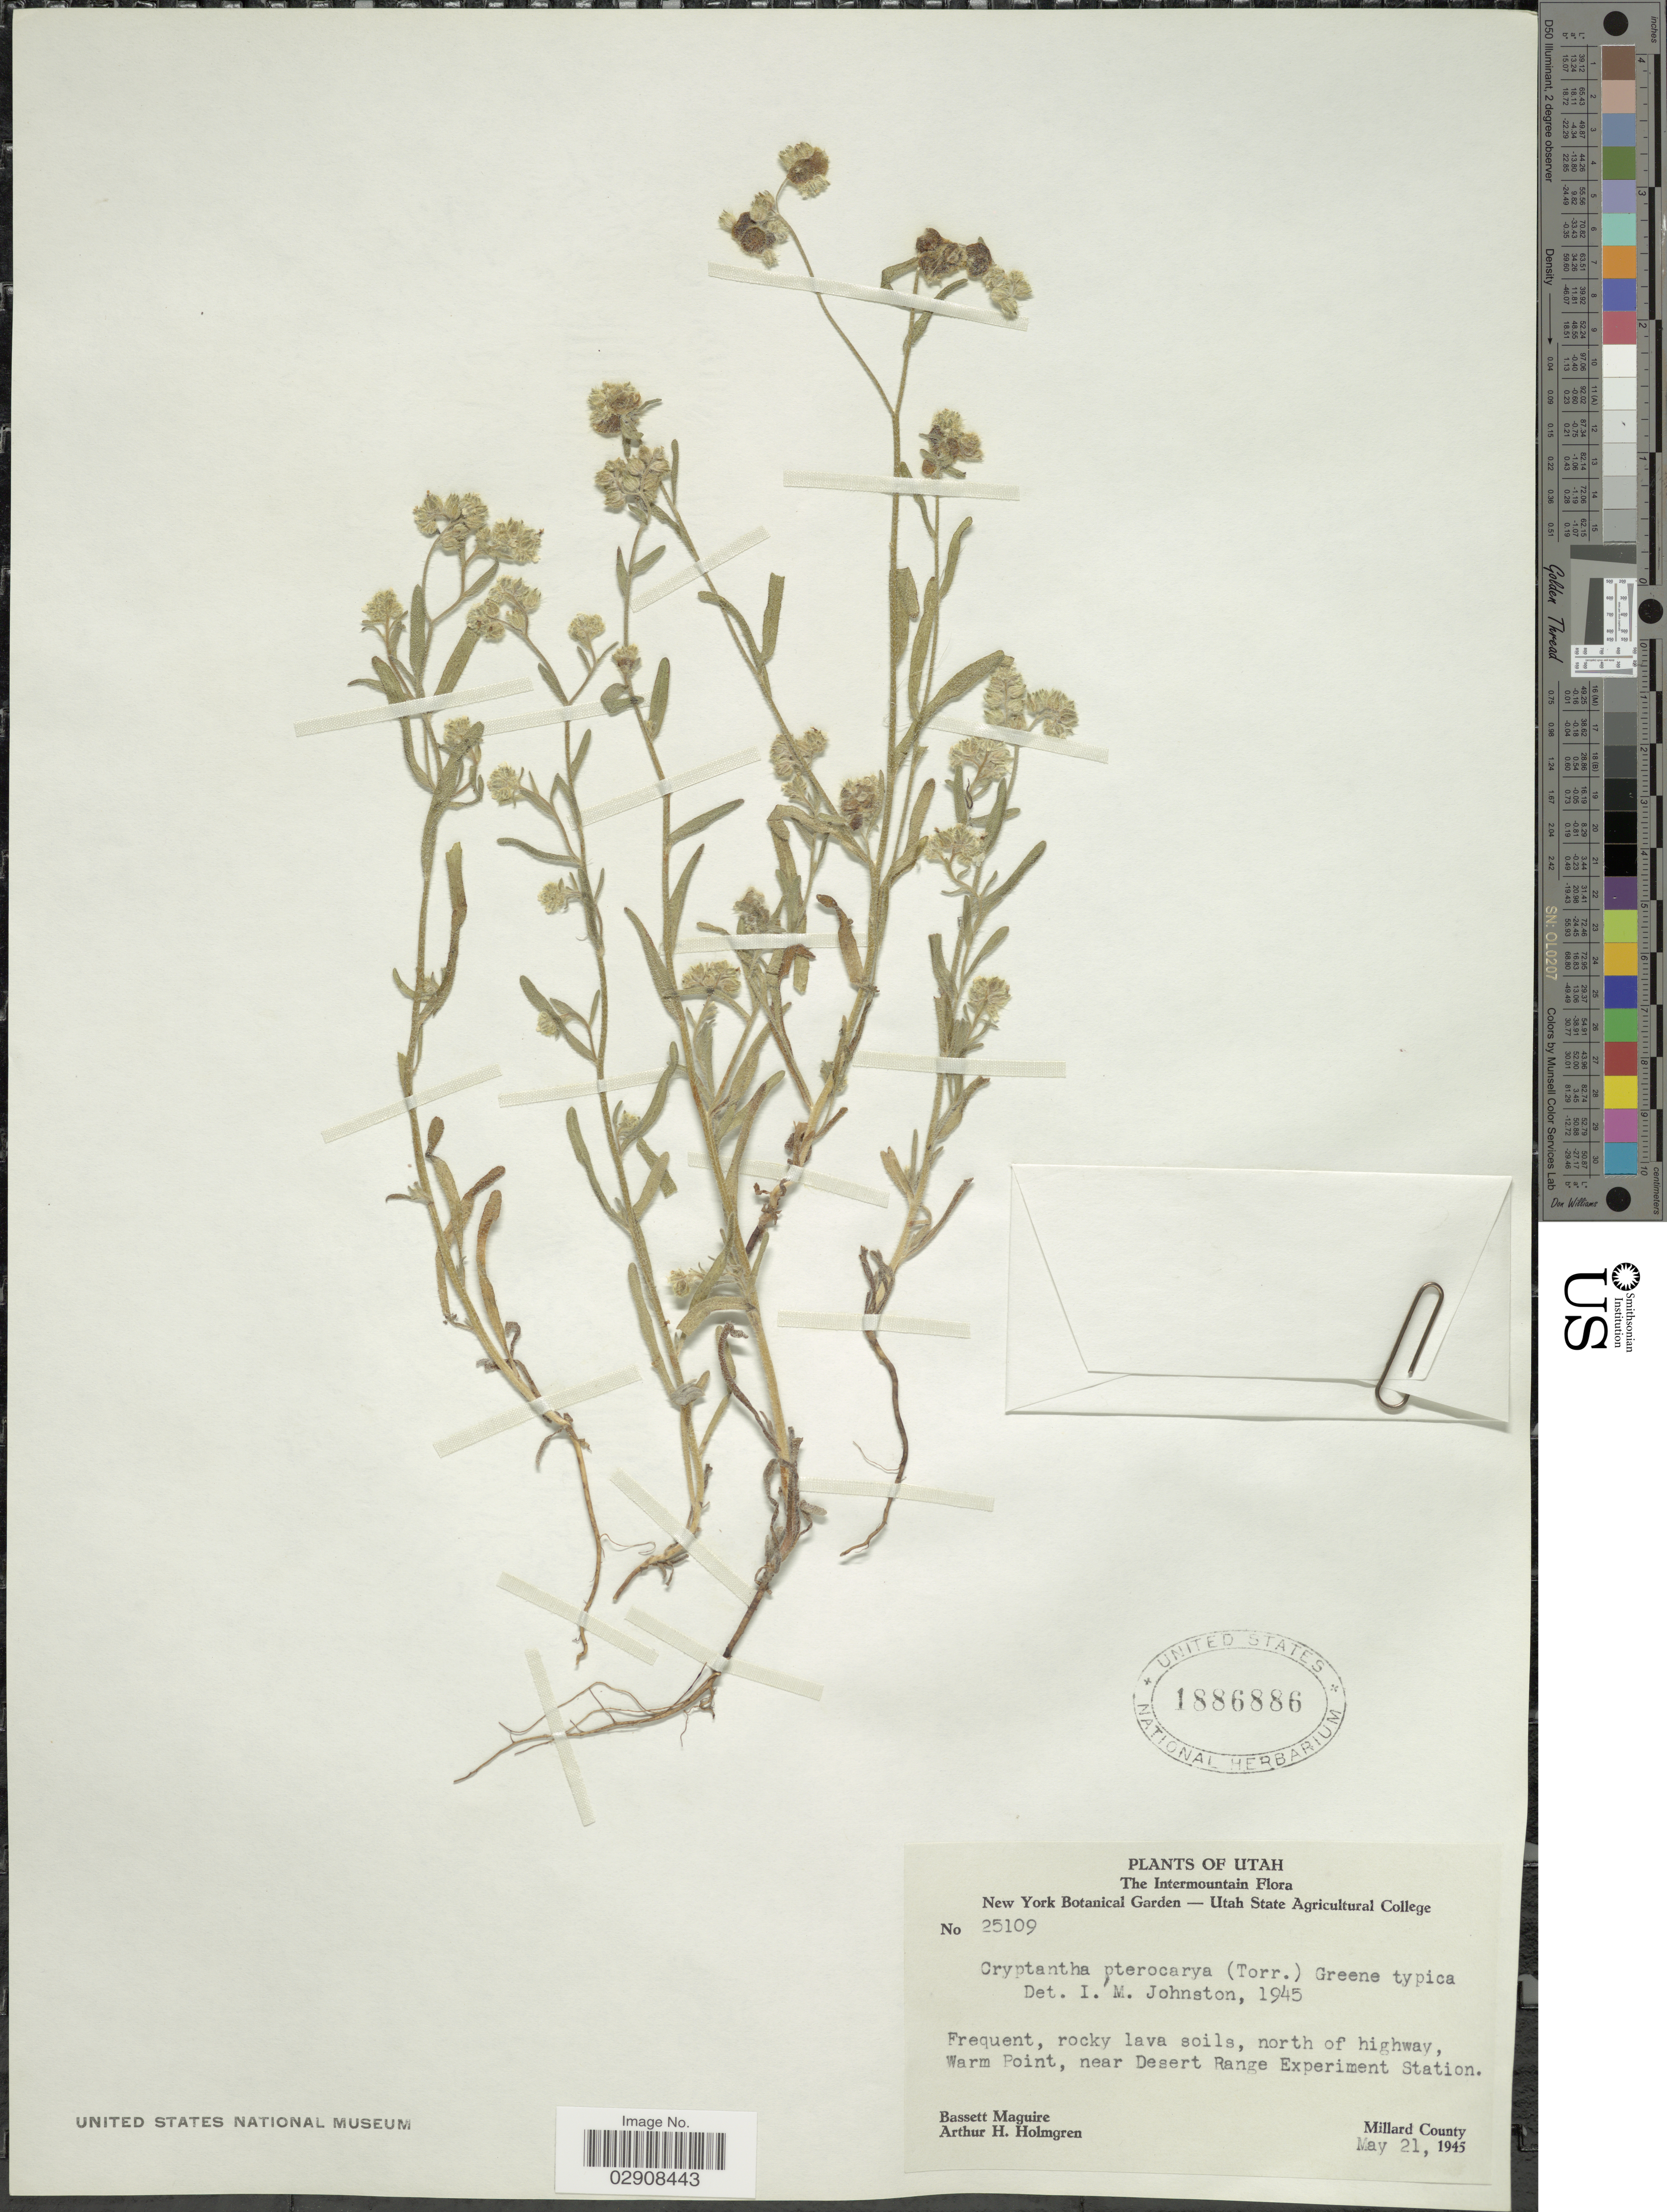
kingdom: Plantae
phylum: Tracheophyta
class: Magnoliopsida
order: Boraginales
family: Boraginaceae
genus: Cryptantha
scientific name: Cryptantha pterocarya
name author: (Torr.) Greene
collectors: B. Maguire & A. H. Holmgren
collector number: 25109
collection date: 1945-05-21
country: United States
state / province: Utah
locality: The Intermountain Flora. North of highway, Warm Point, near Desert Range Experiment Station. Millard County.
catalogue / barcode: US 1886886